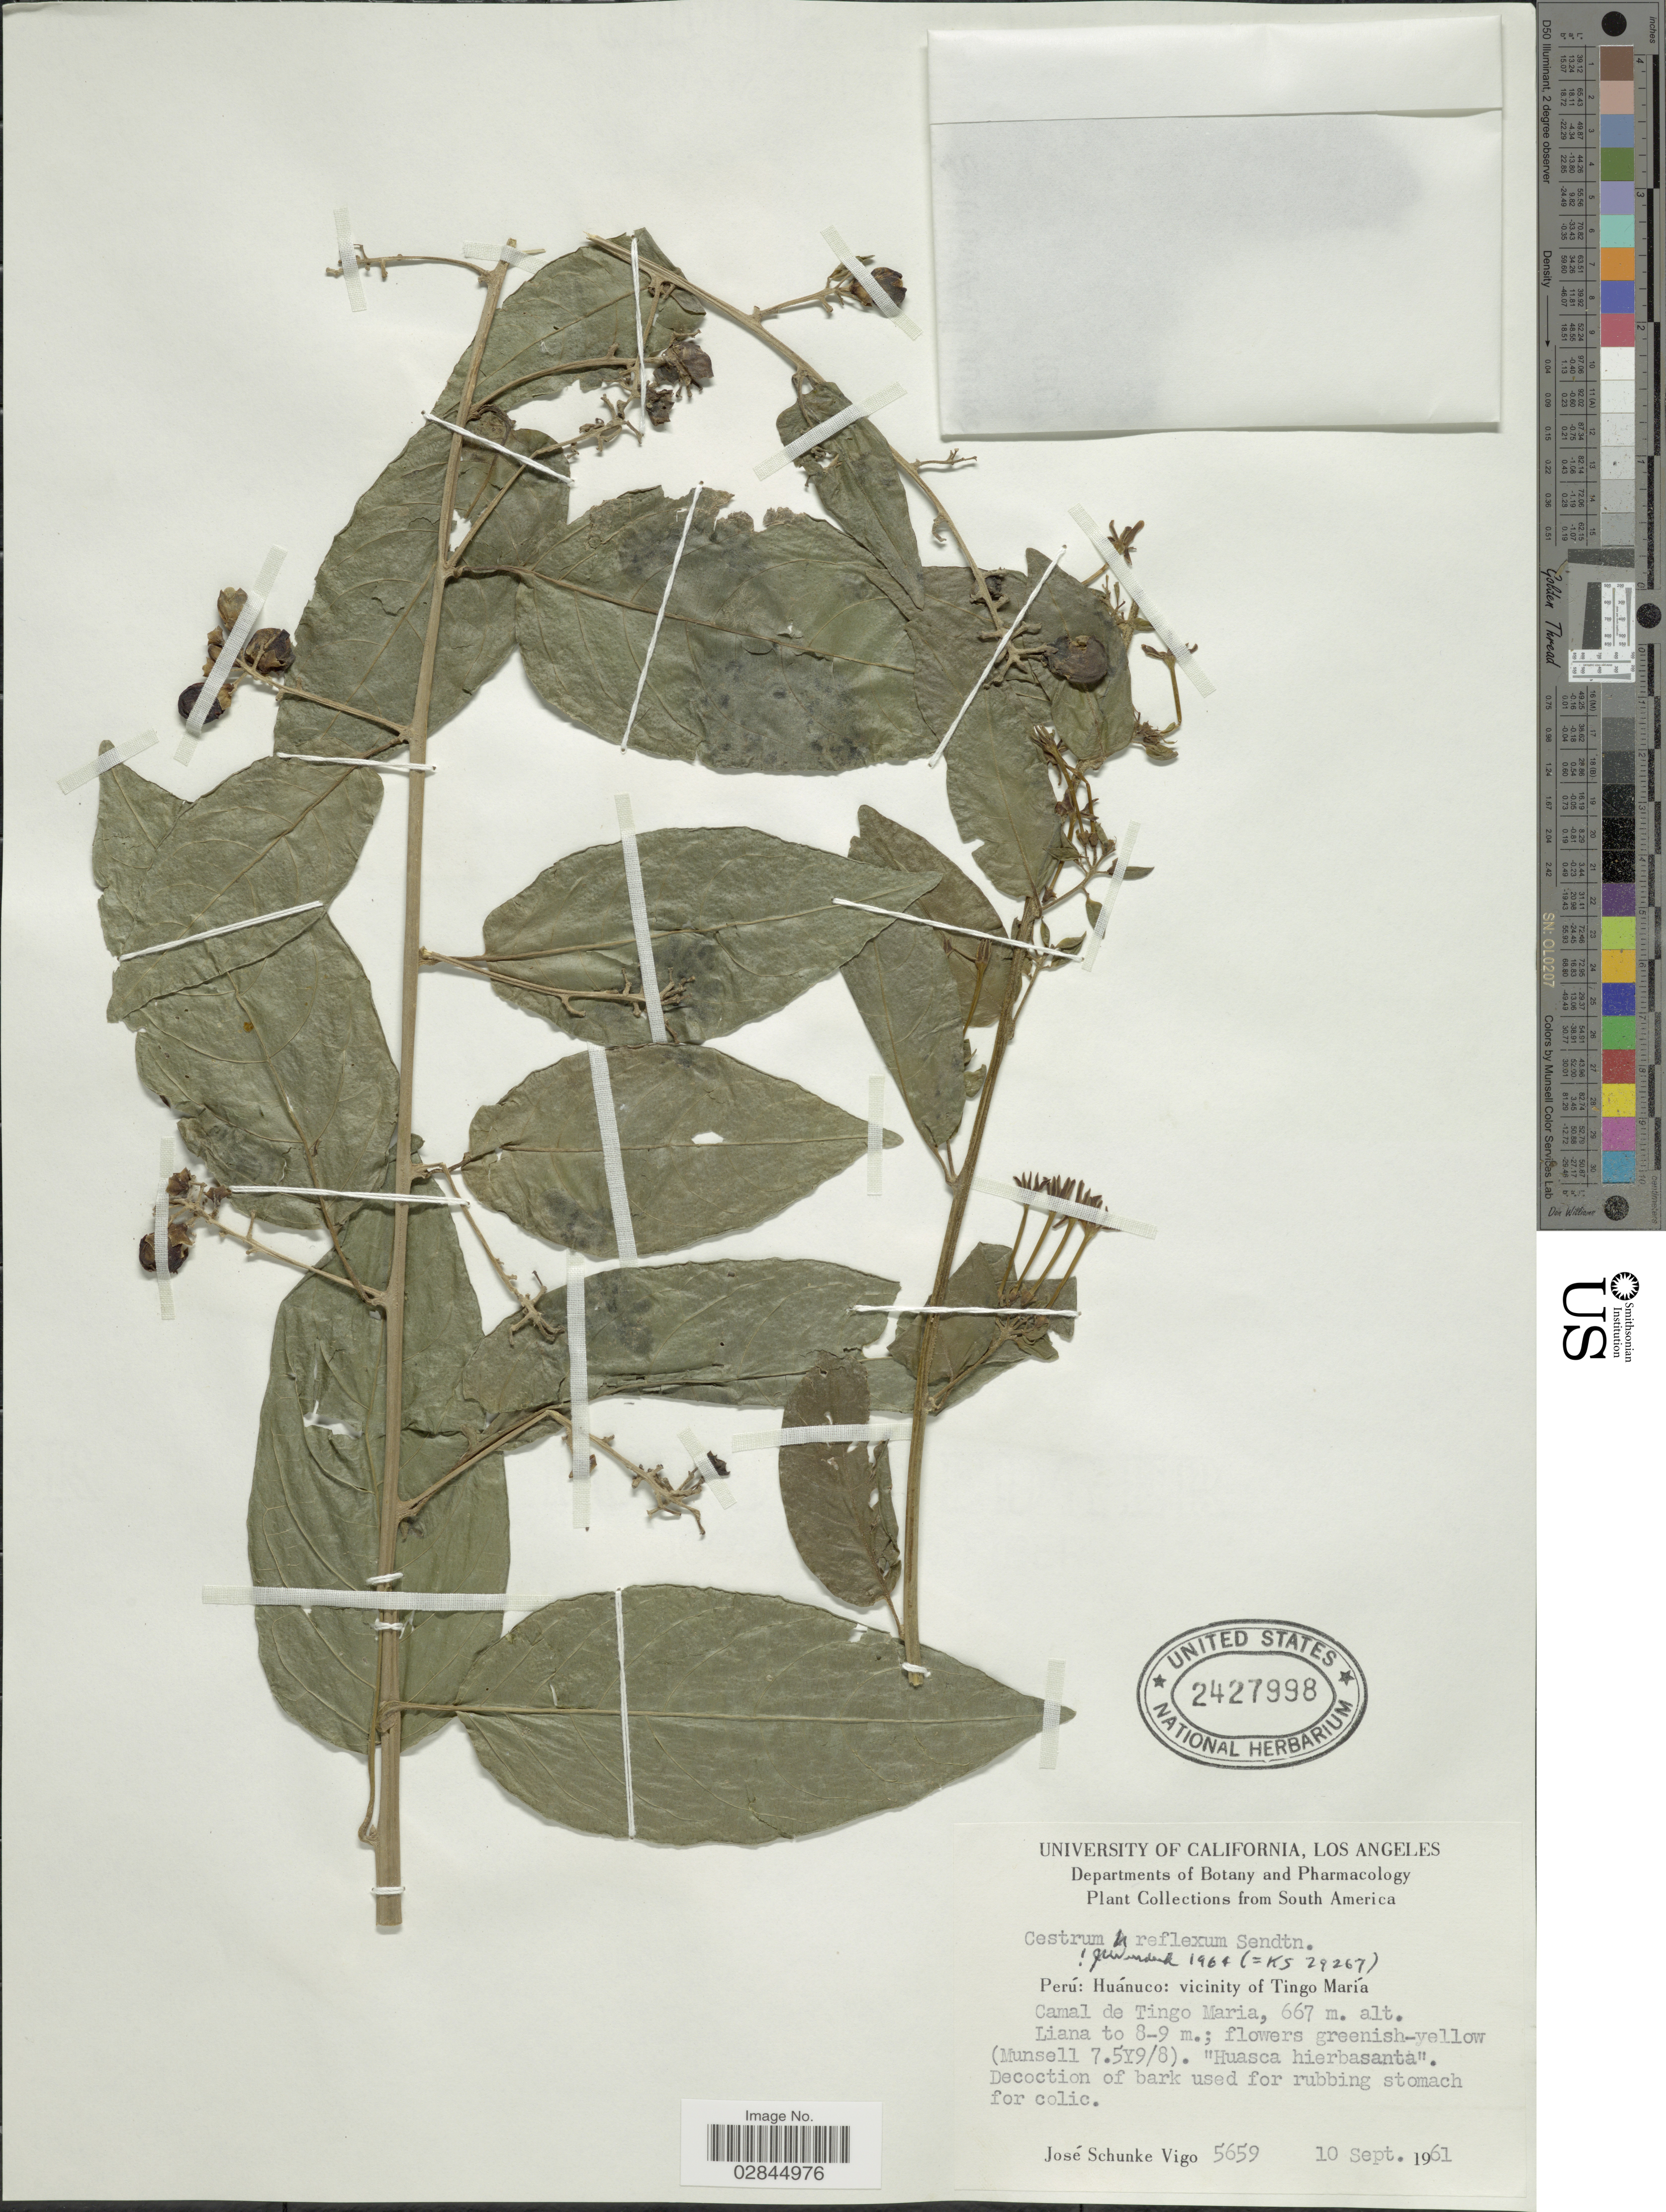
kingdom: Plantae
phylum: Tracheophyta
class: Magnoliopsida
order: Solanales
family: Solanaceae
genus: Cestrum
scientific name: Cestrum reflexum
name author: Sendtn.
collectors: J. Schunke Vigo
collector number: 5659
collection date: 1961-09-10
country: Peru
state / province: Huánuco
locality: Vicinity of Tingo María. Camal de Tingo Maria.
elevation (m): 667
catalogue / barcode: US 2427998